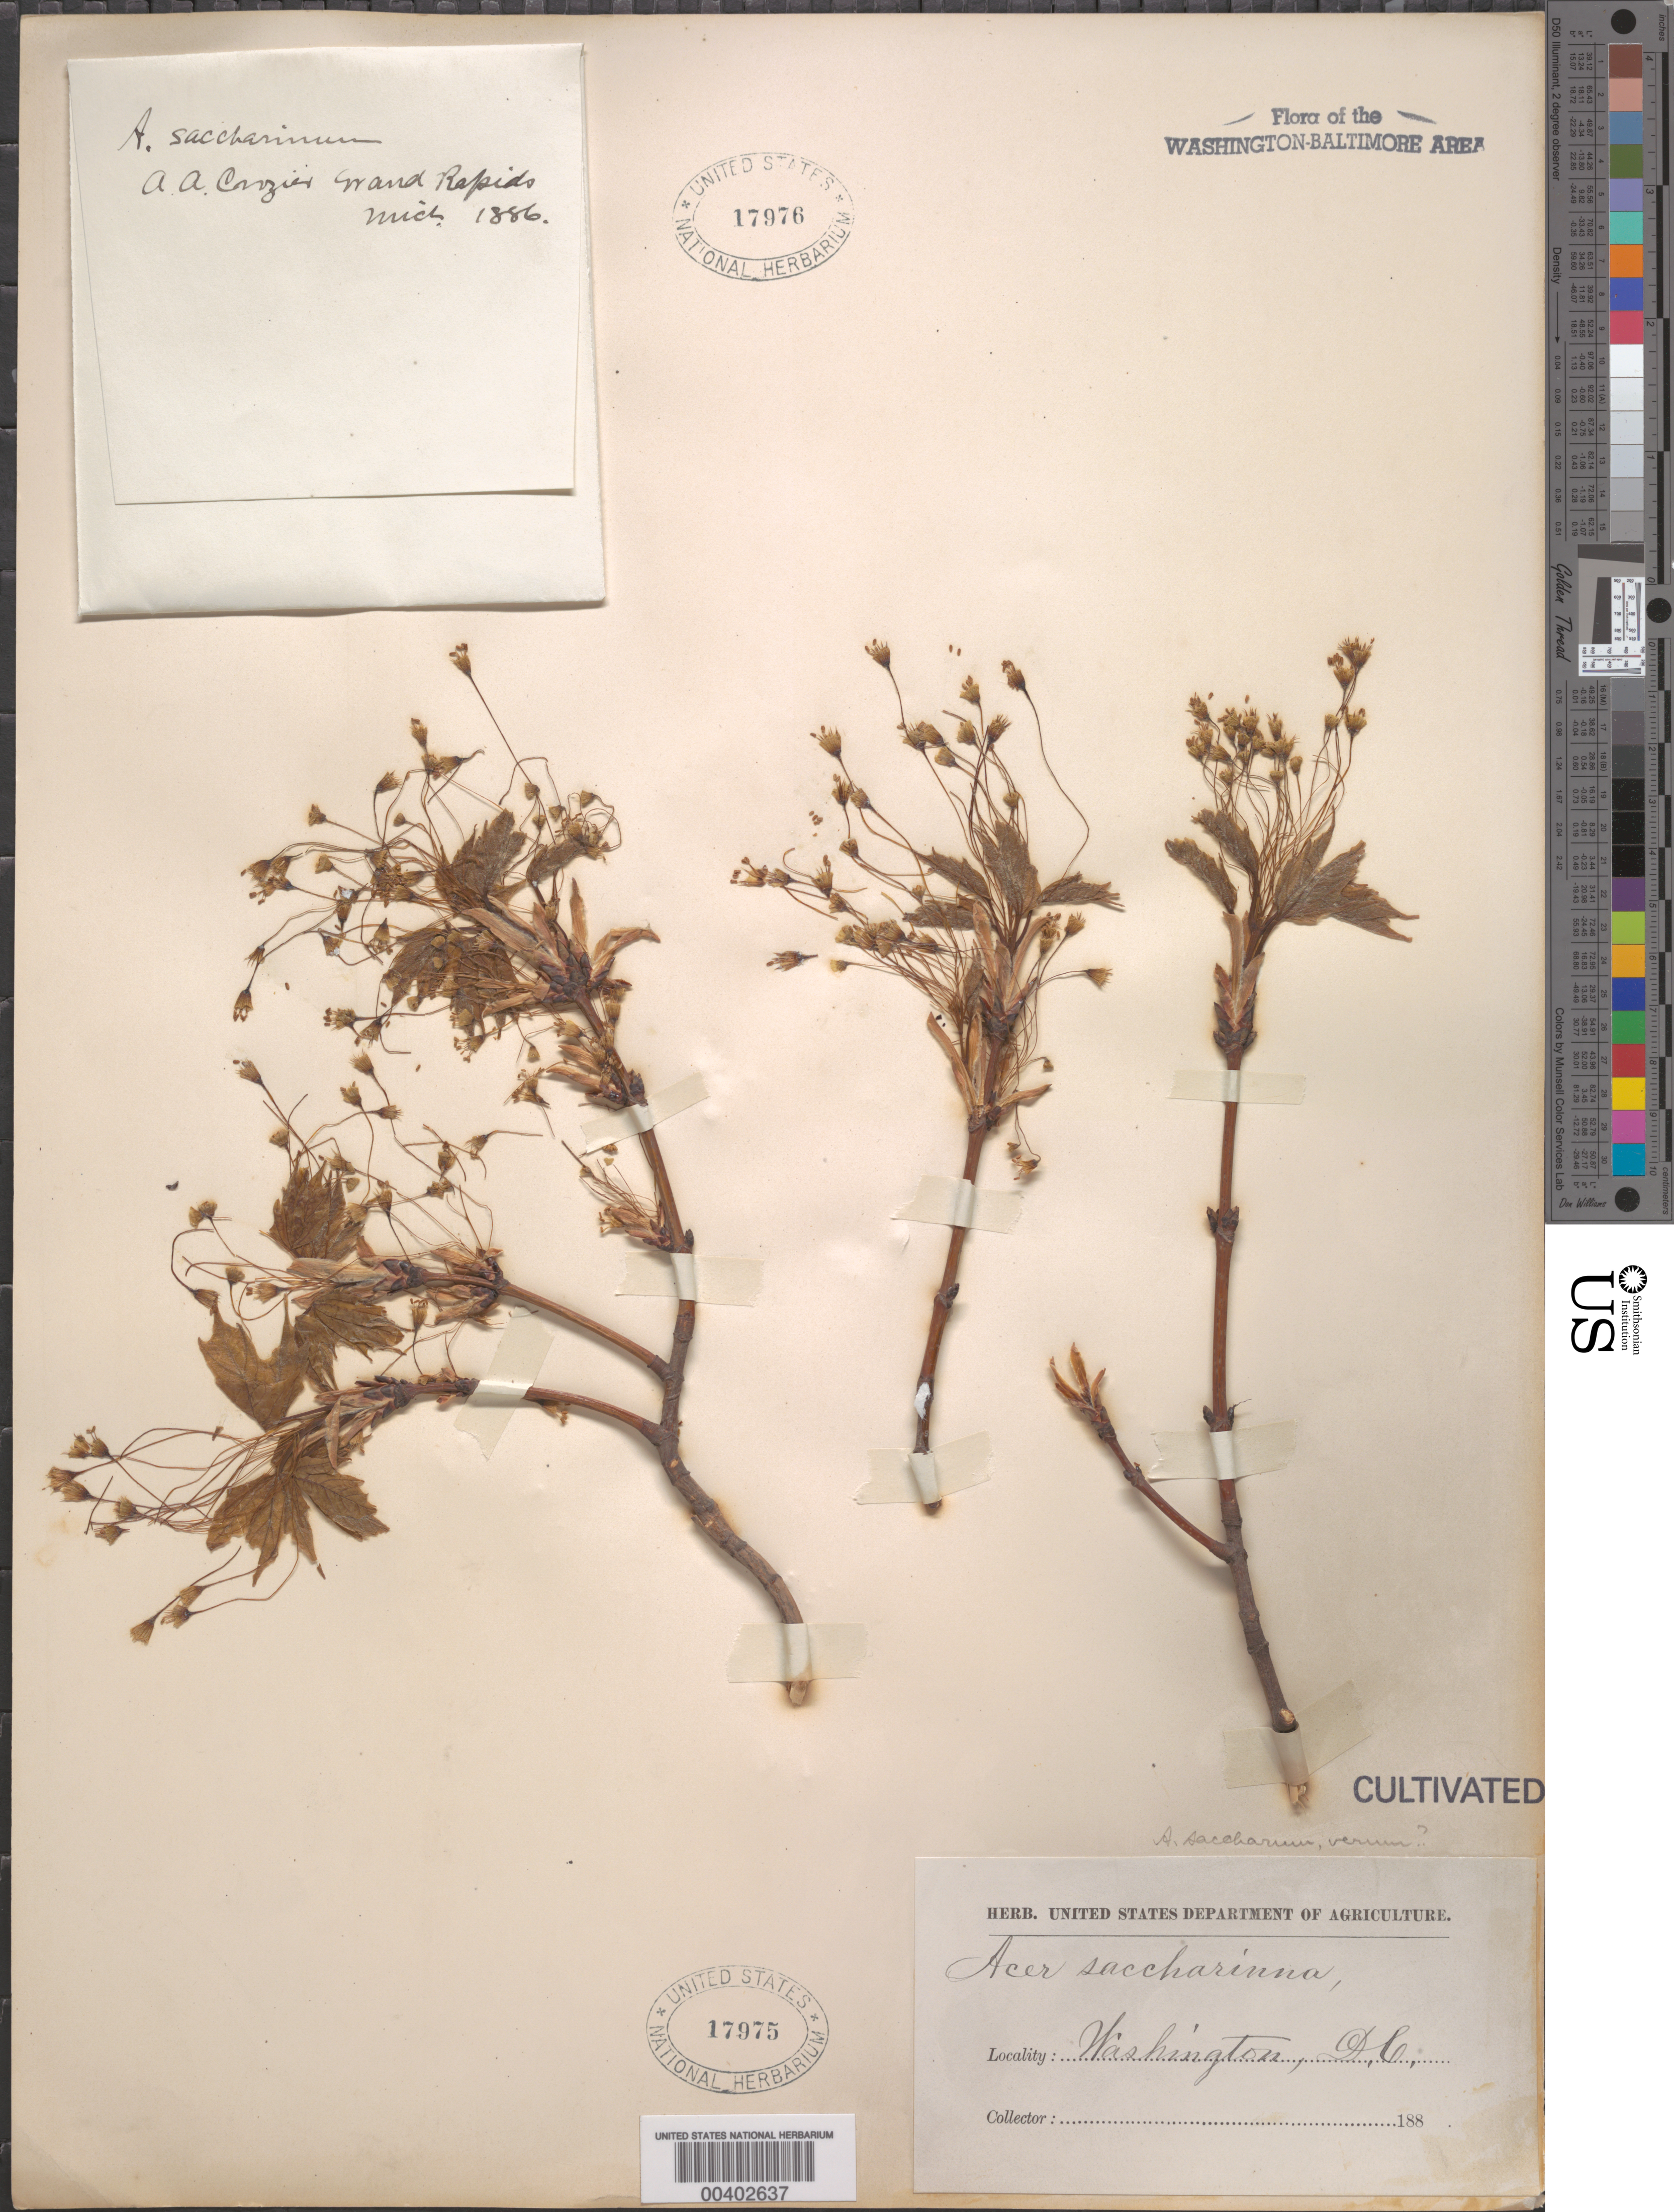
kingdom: Plantae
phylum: Tracheophyta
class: Magnoliopsida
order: Sapindales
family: Sapindaceae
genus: Acer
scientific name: Acer saccharum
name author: Marshall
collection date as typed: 188-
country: United States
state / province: District of Columbia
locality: Washington DC Area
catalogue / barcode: US 17975